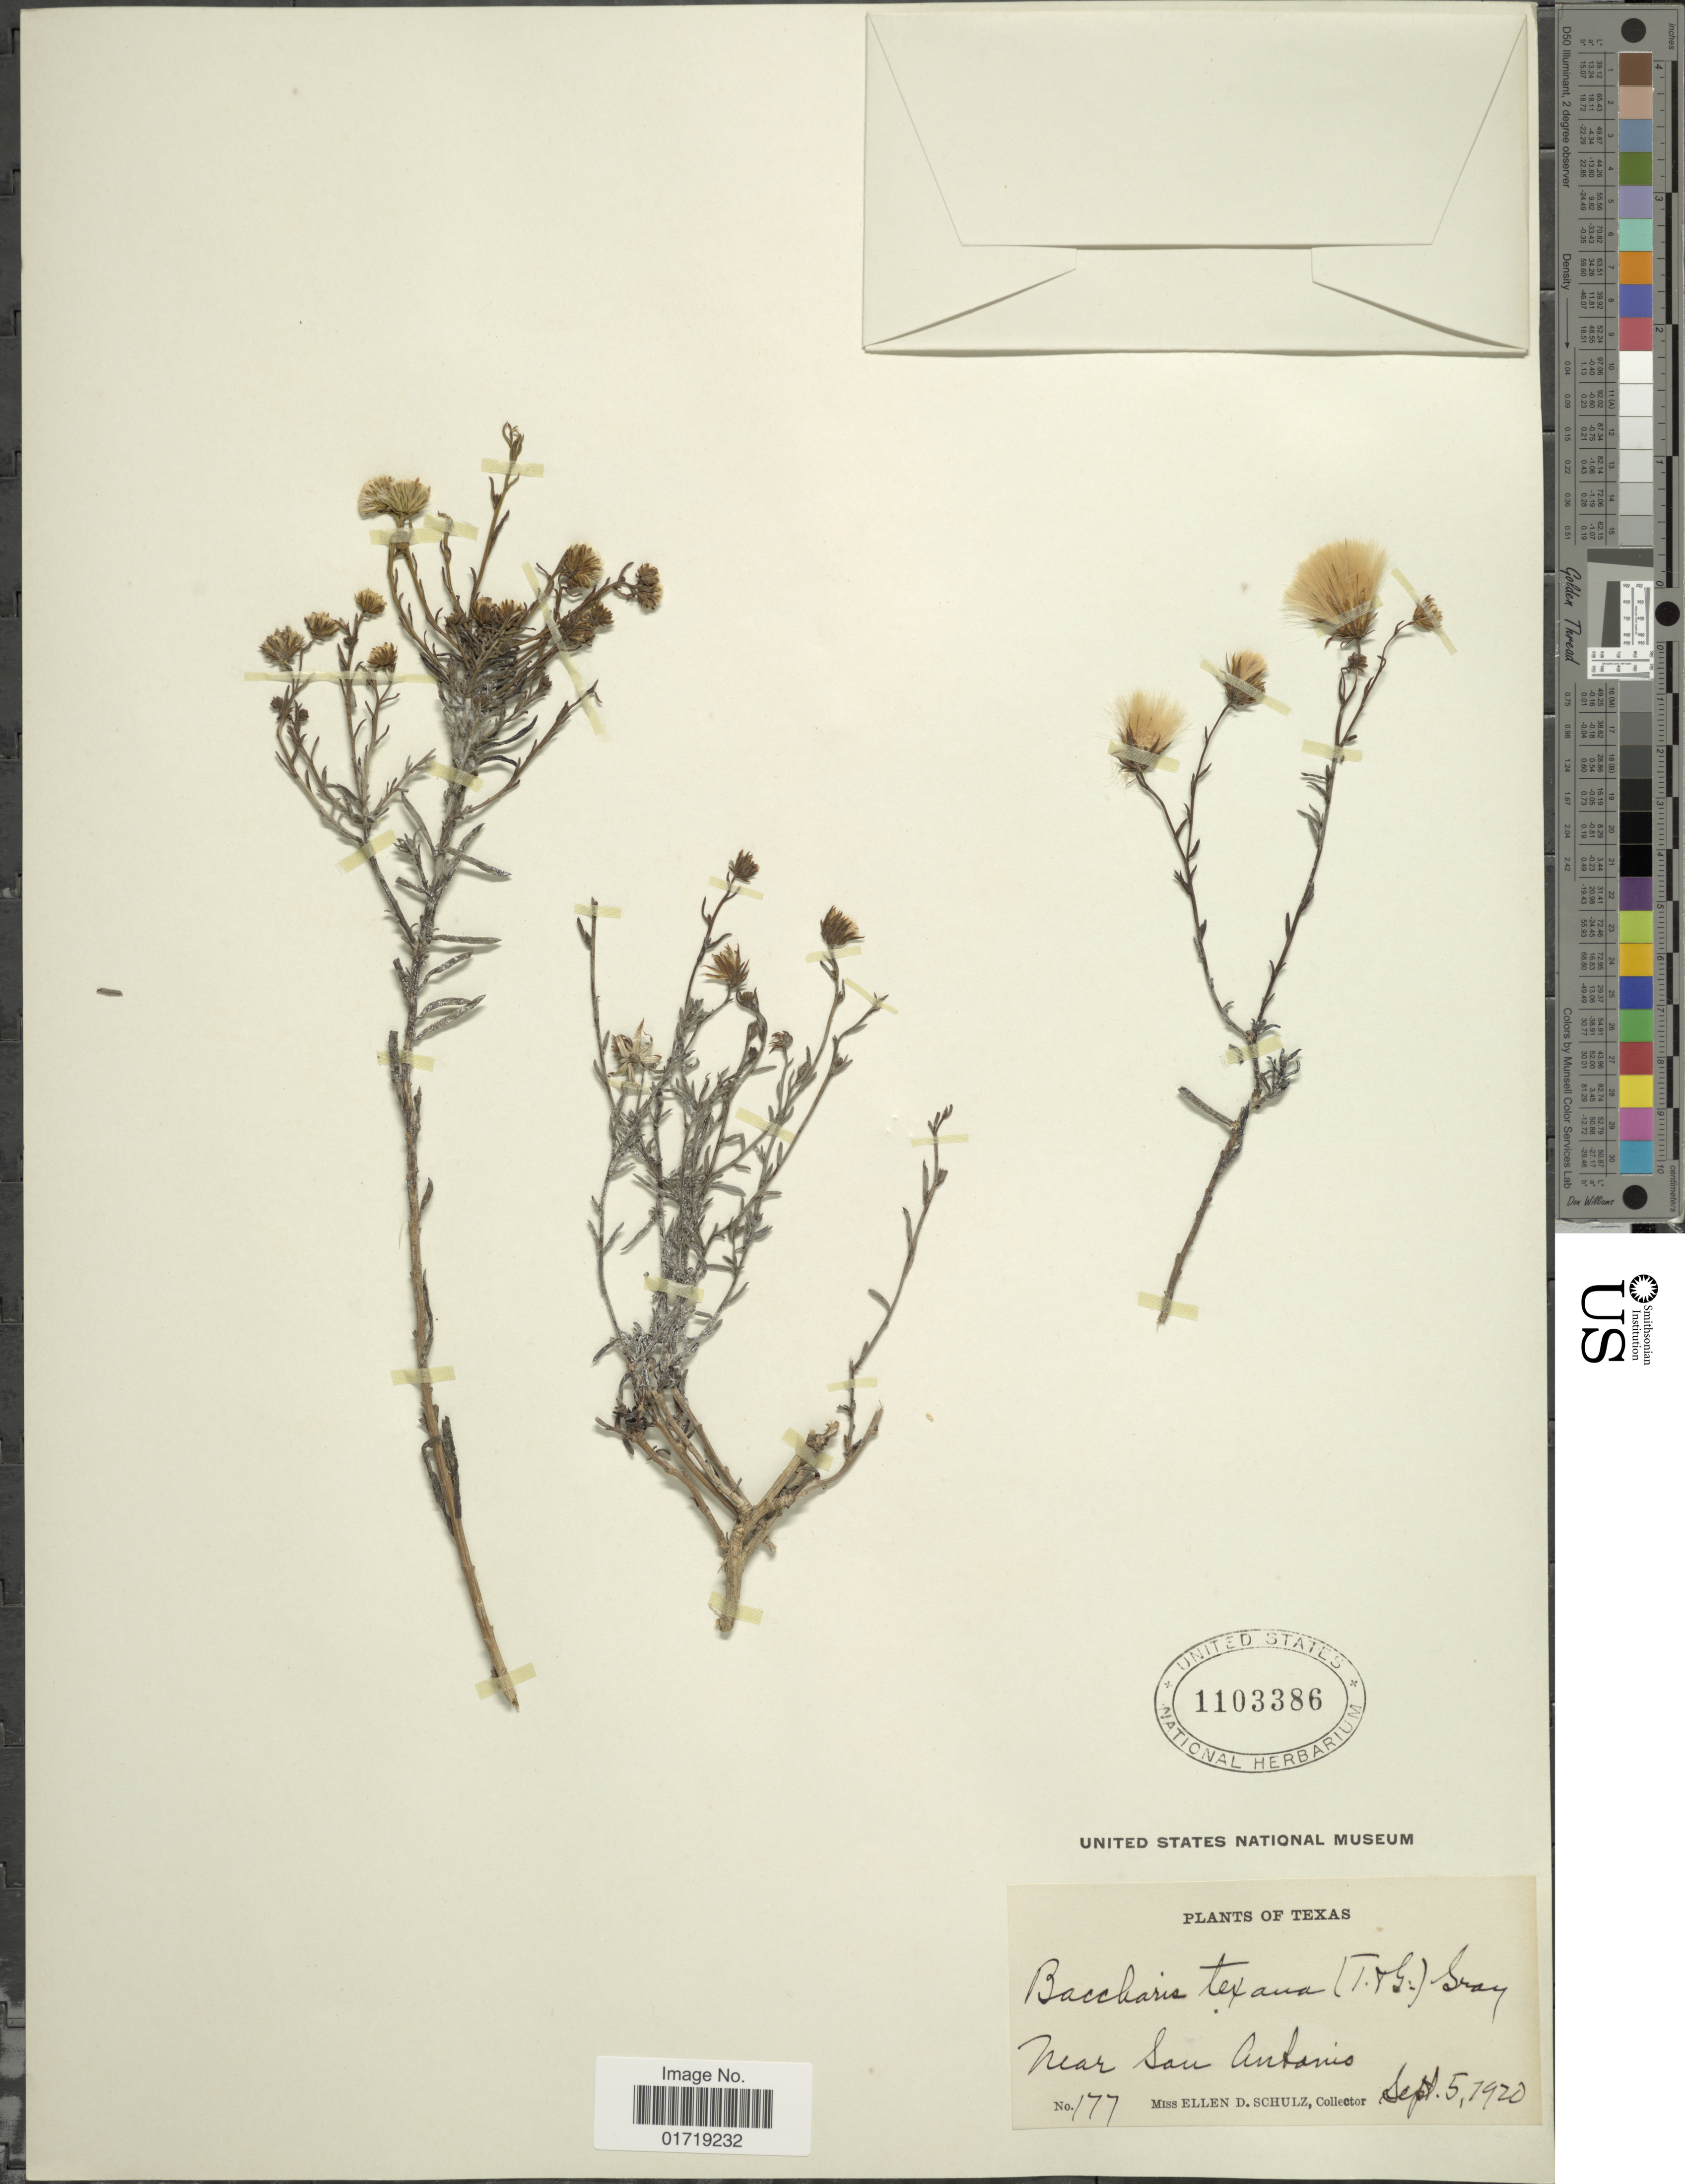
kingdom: Plantae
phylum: Tracheophyta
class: Magnoliopsida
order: Asterales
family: Asteraceae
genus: Baccharis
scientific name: Baccharis texana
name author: (Torr.) A. Gray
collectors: E. D. Schulz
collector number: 177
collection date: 1920-09-05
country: United States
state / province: Texas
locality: Near San Antonio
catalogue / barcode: US 1103386